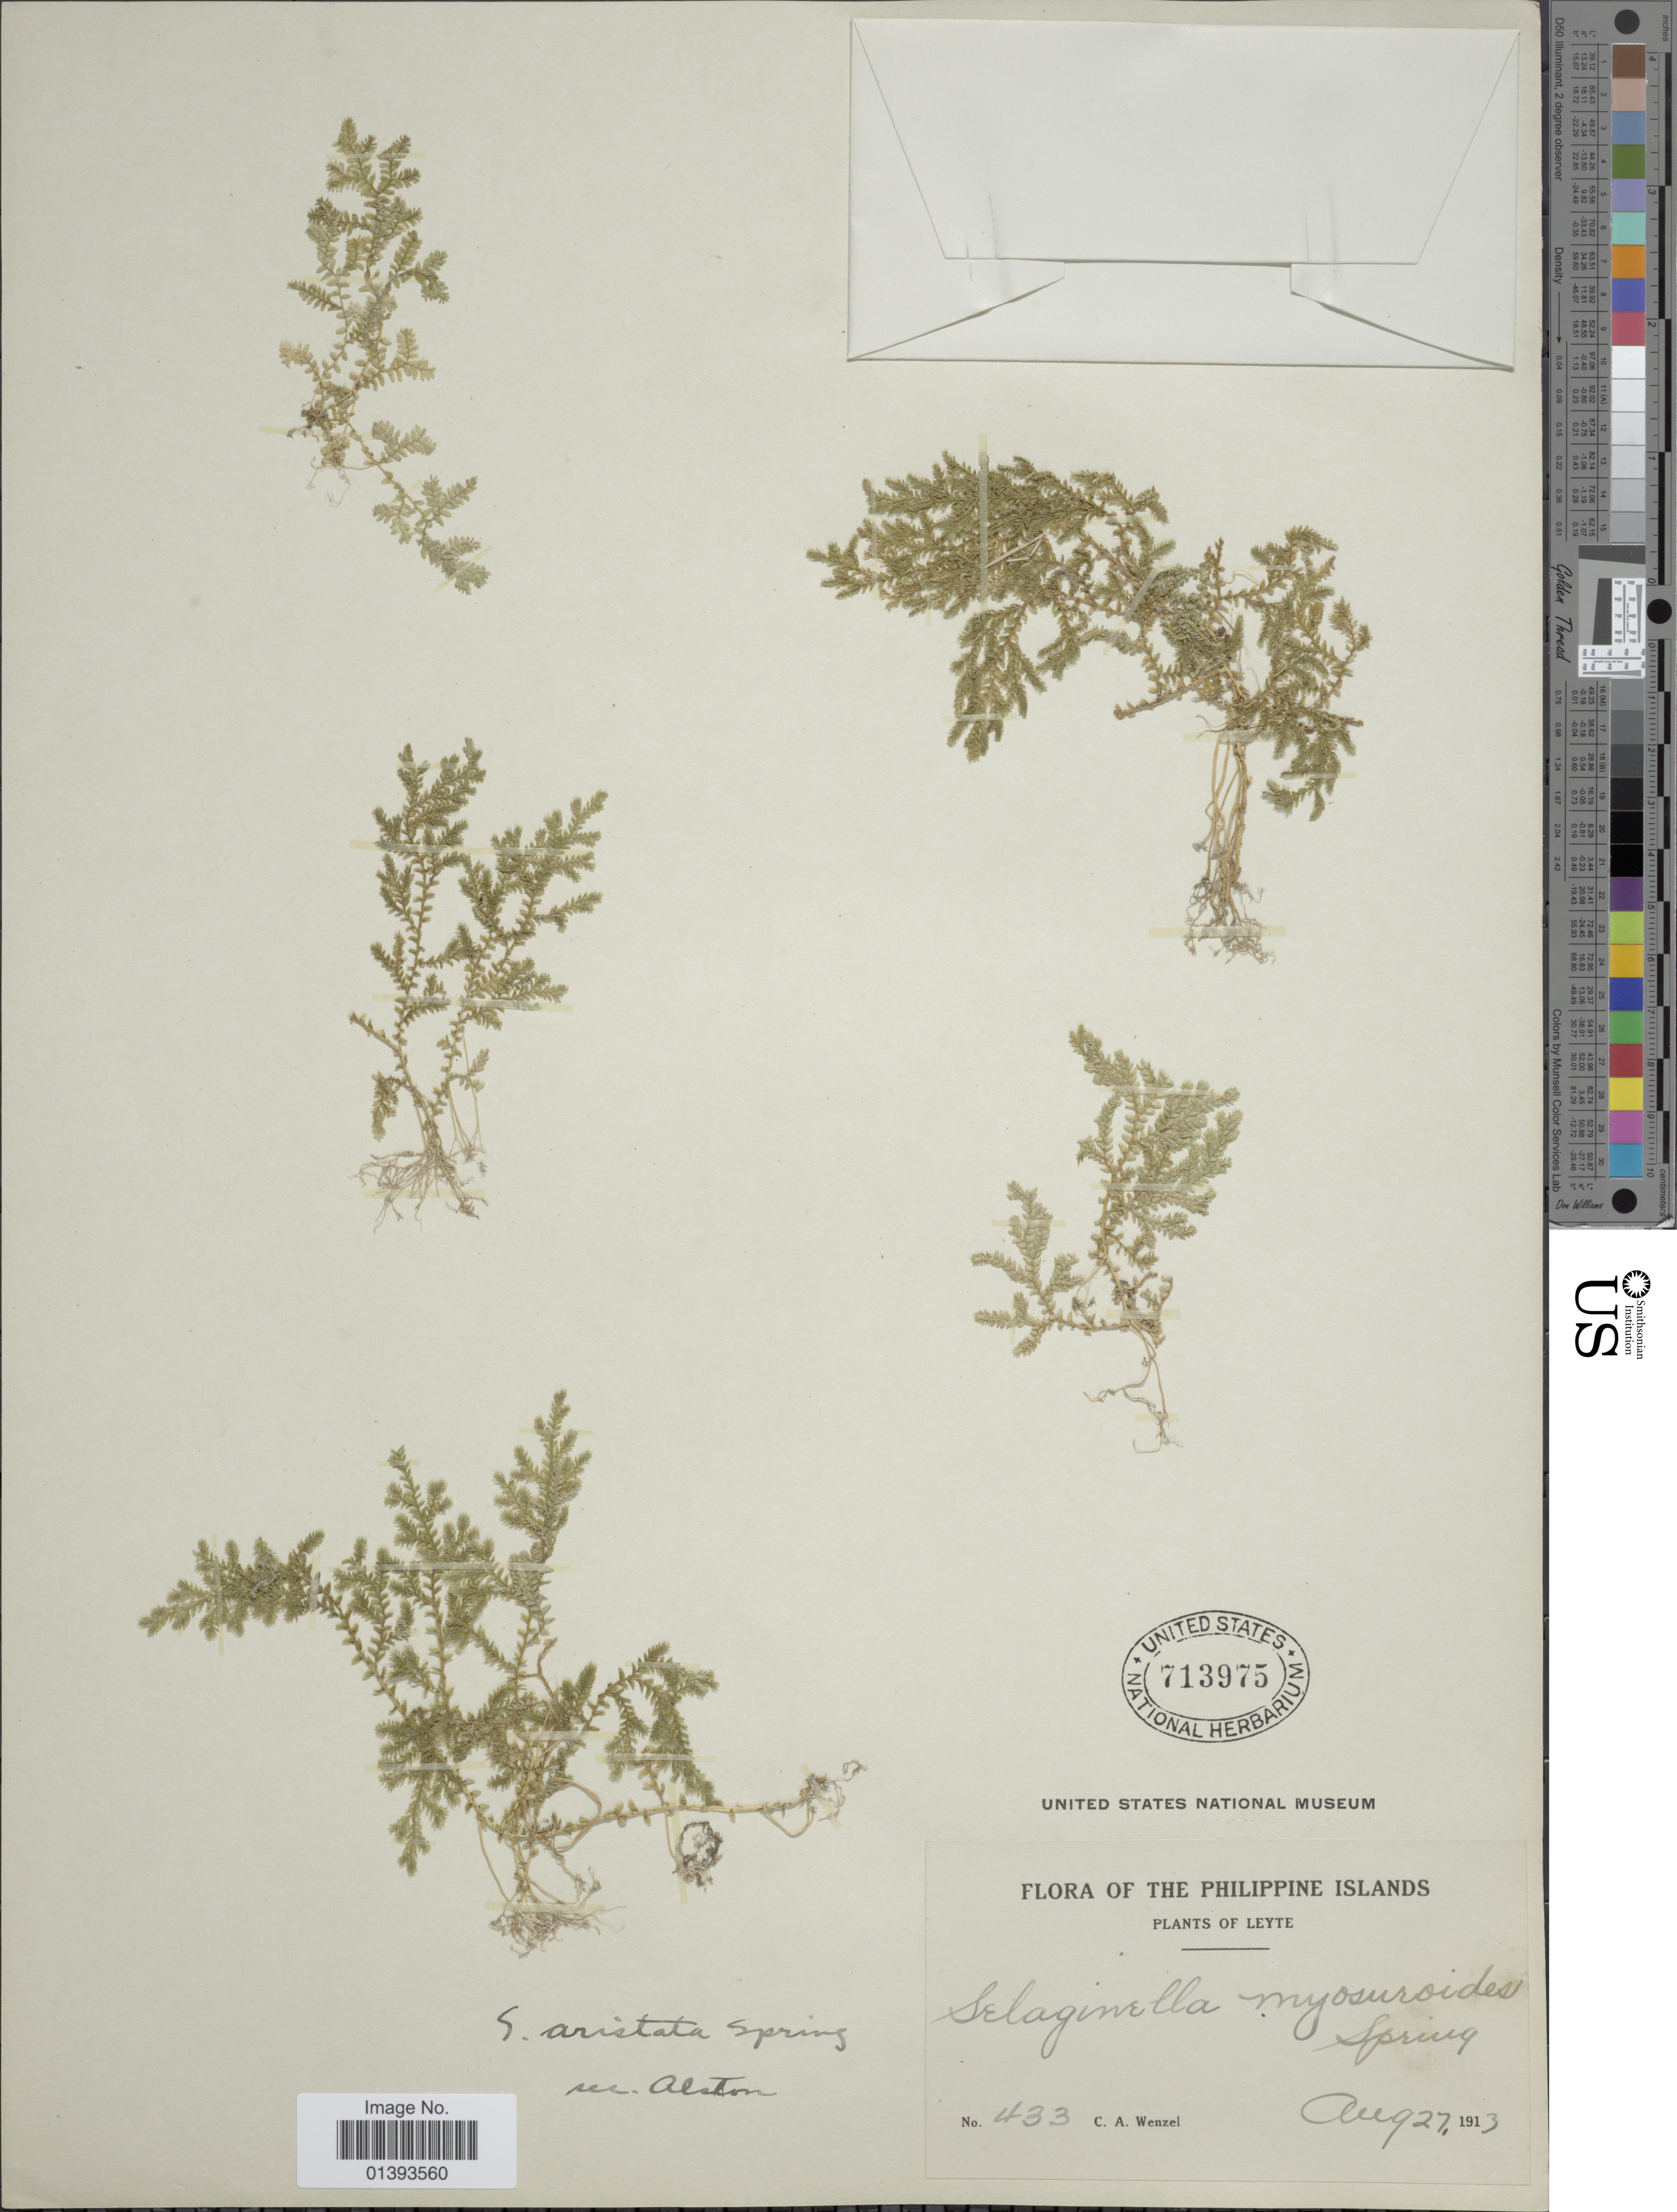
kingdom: Plantae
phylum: Tracheophyta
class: Lycopodiopsida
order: Selaginellales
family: Selaginellaceae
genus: Selaginella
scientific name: Selaginella aristata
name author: Spring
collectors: C. Wenzel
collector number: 433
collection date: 1913-08-27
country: Philippines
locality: Leyte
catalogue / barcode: US 713975